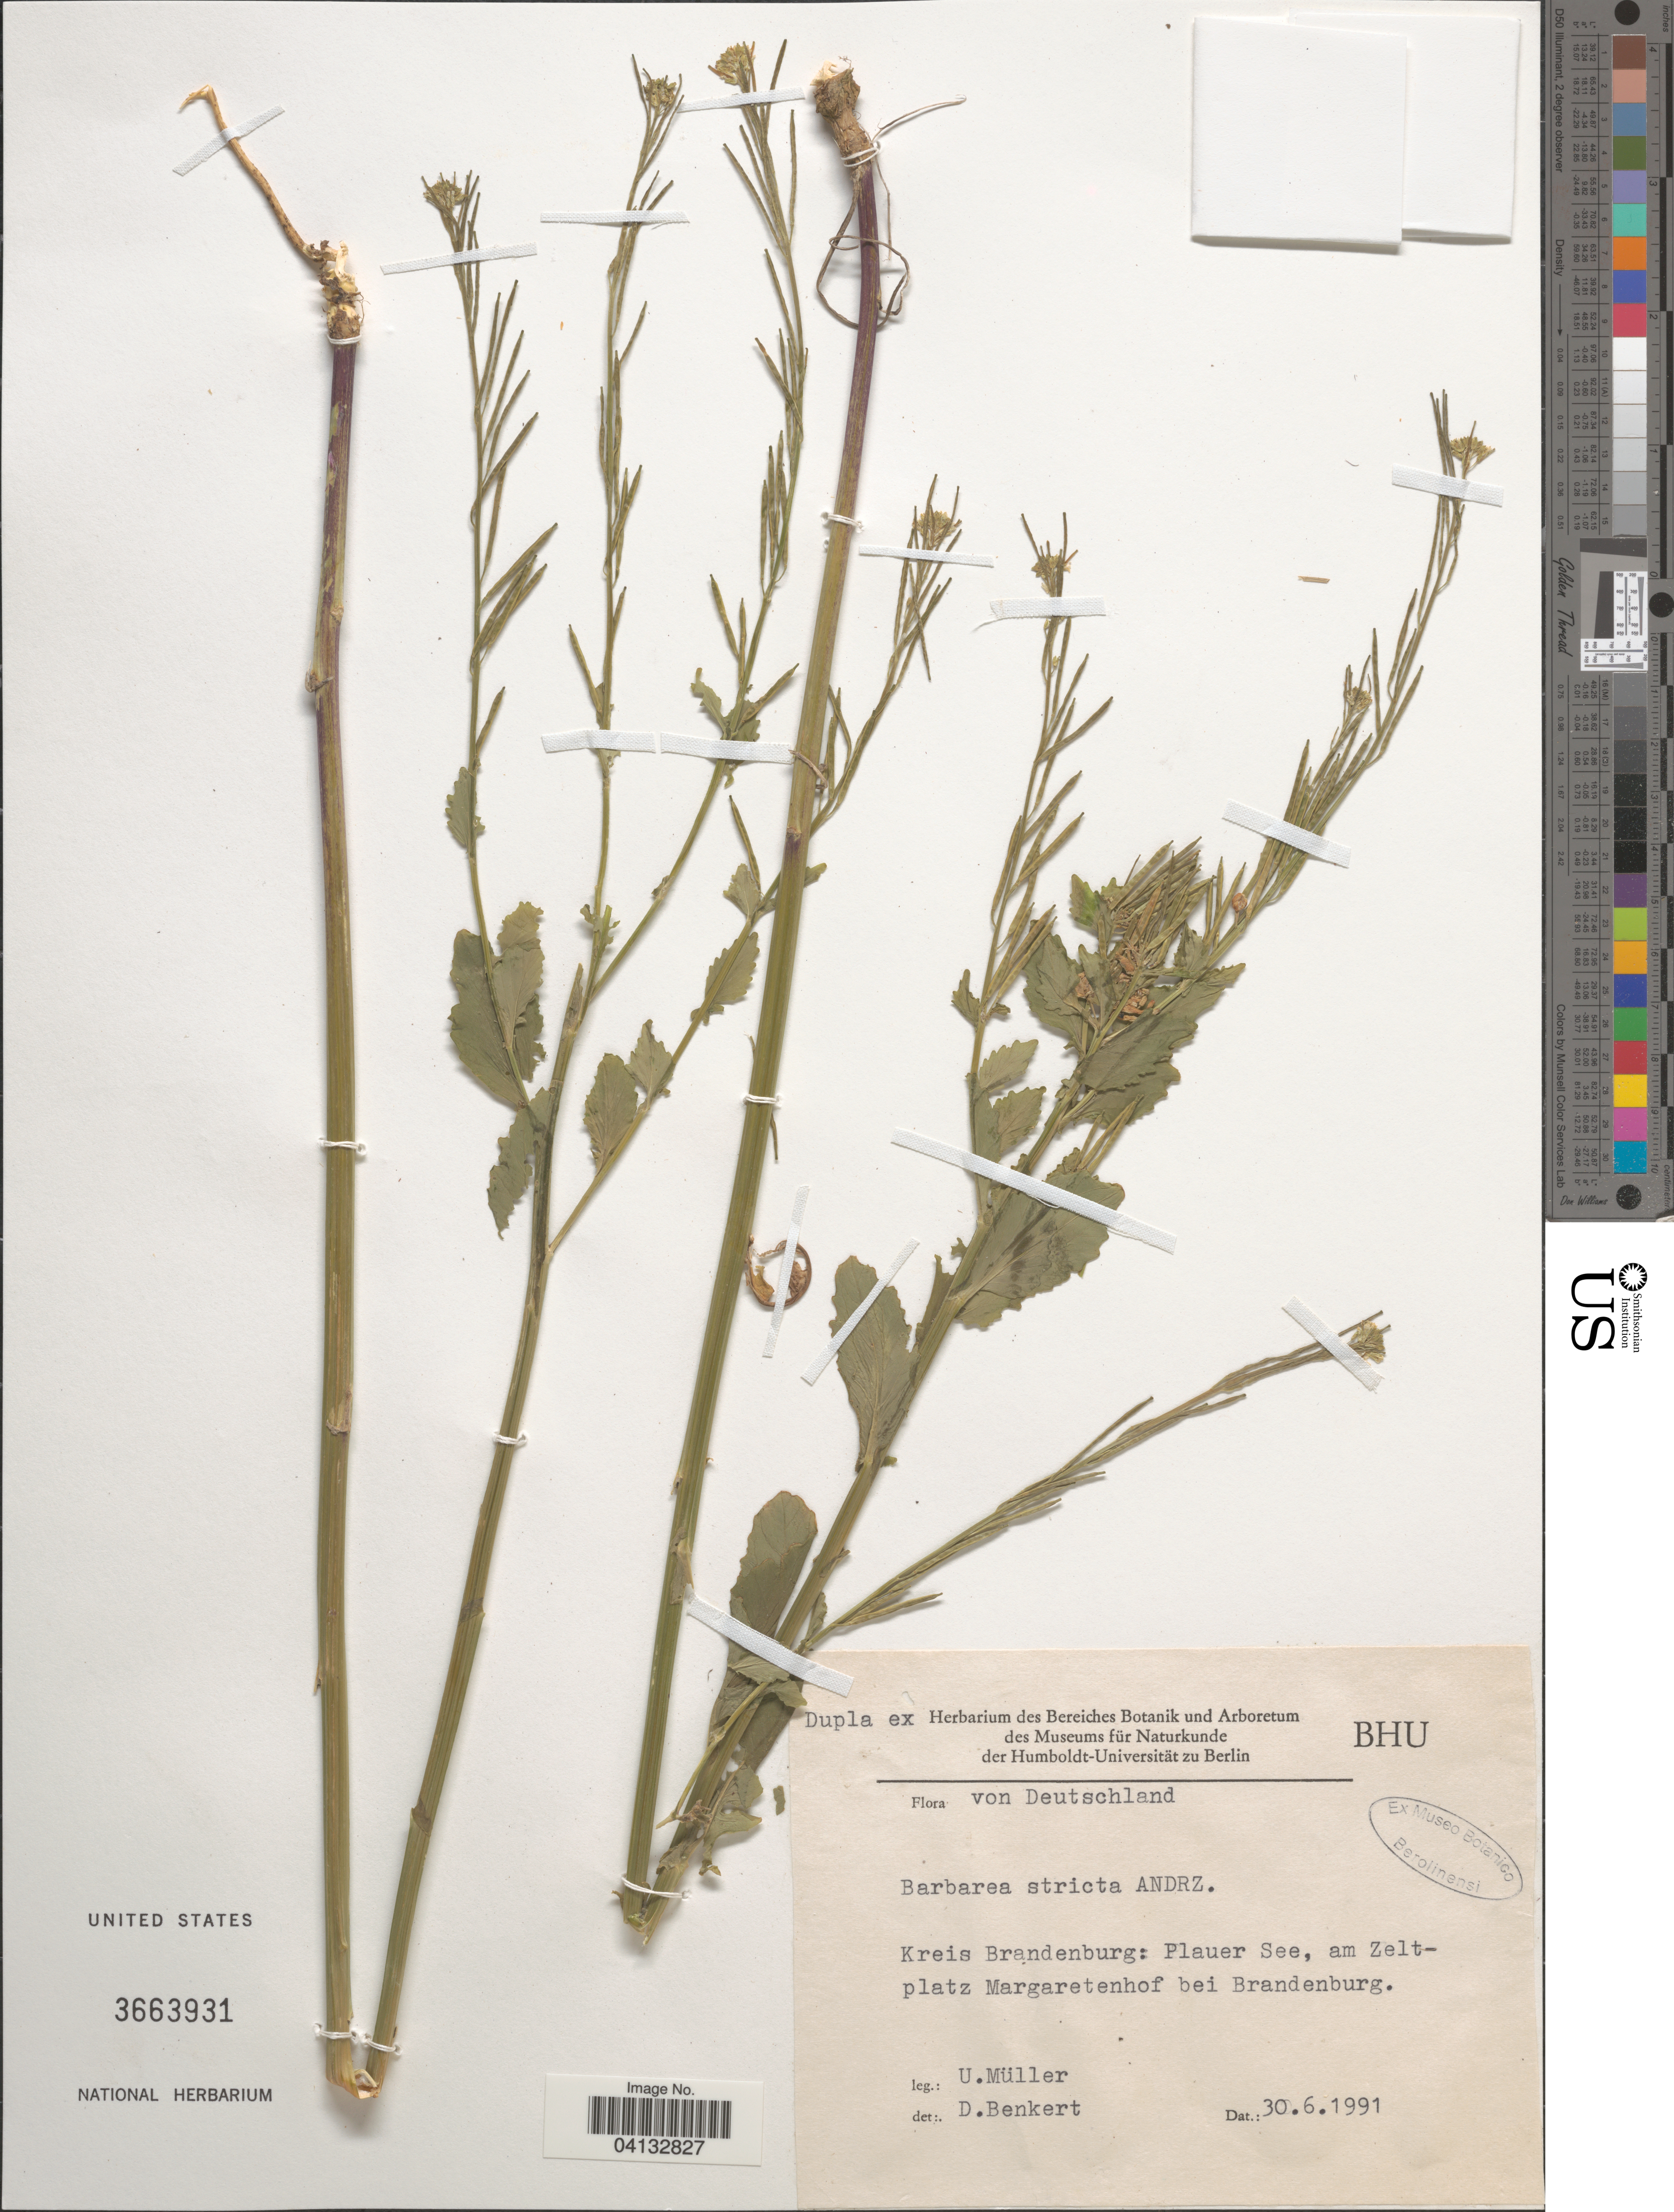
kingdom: Plantae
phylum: Tracheophyta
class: Magnoliopsida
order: Brassicales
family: Brassicaceae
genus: Barbarea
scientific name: Barbarea stricta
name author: Andrz.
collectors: U. I. Muller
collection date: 1991-06-30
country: Germany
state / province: Brandenburg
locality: Von Deutschland. Kreis Brandenburg: Plauer See, am Zeltplatz Margaretenhof bei Brandenburg.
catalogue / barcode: US 3663931